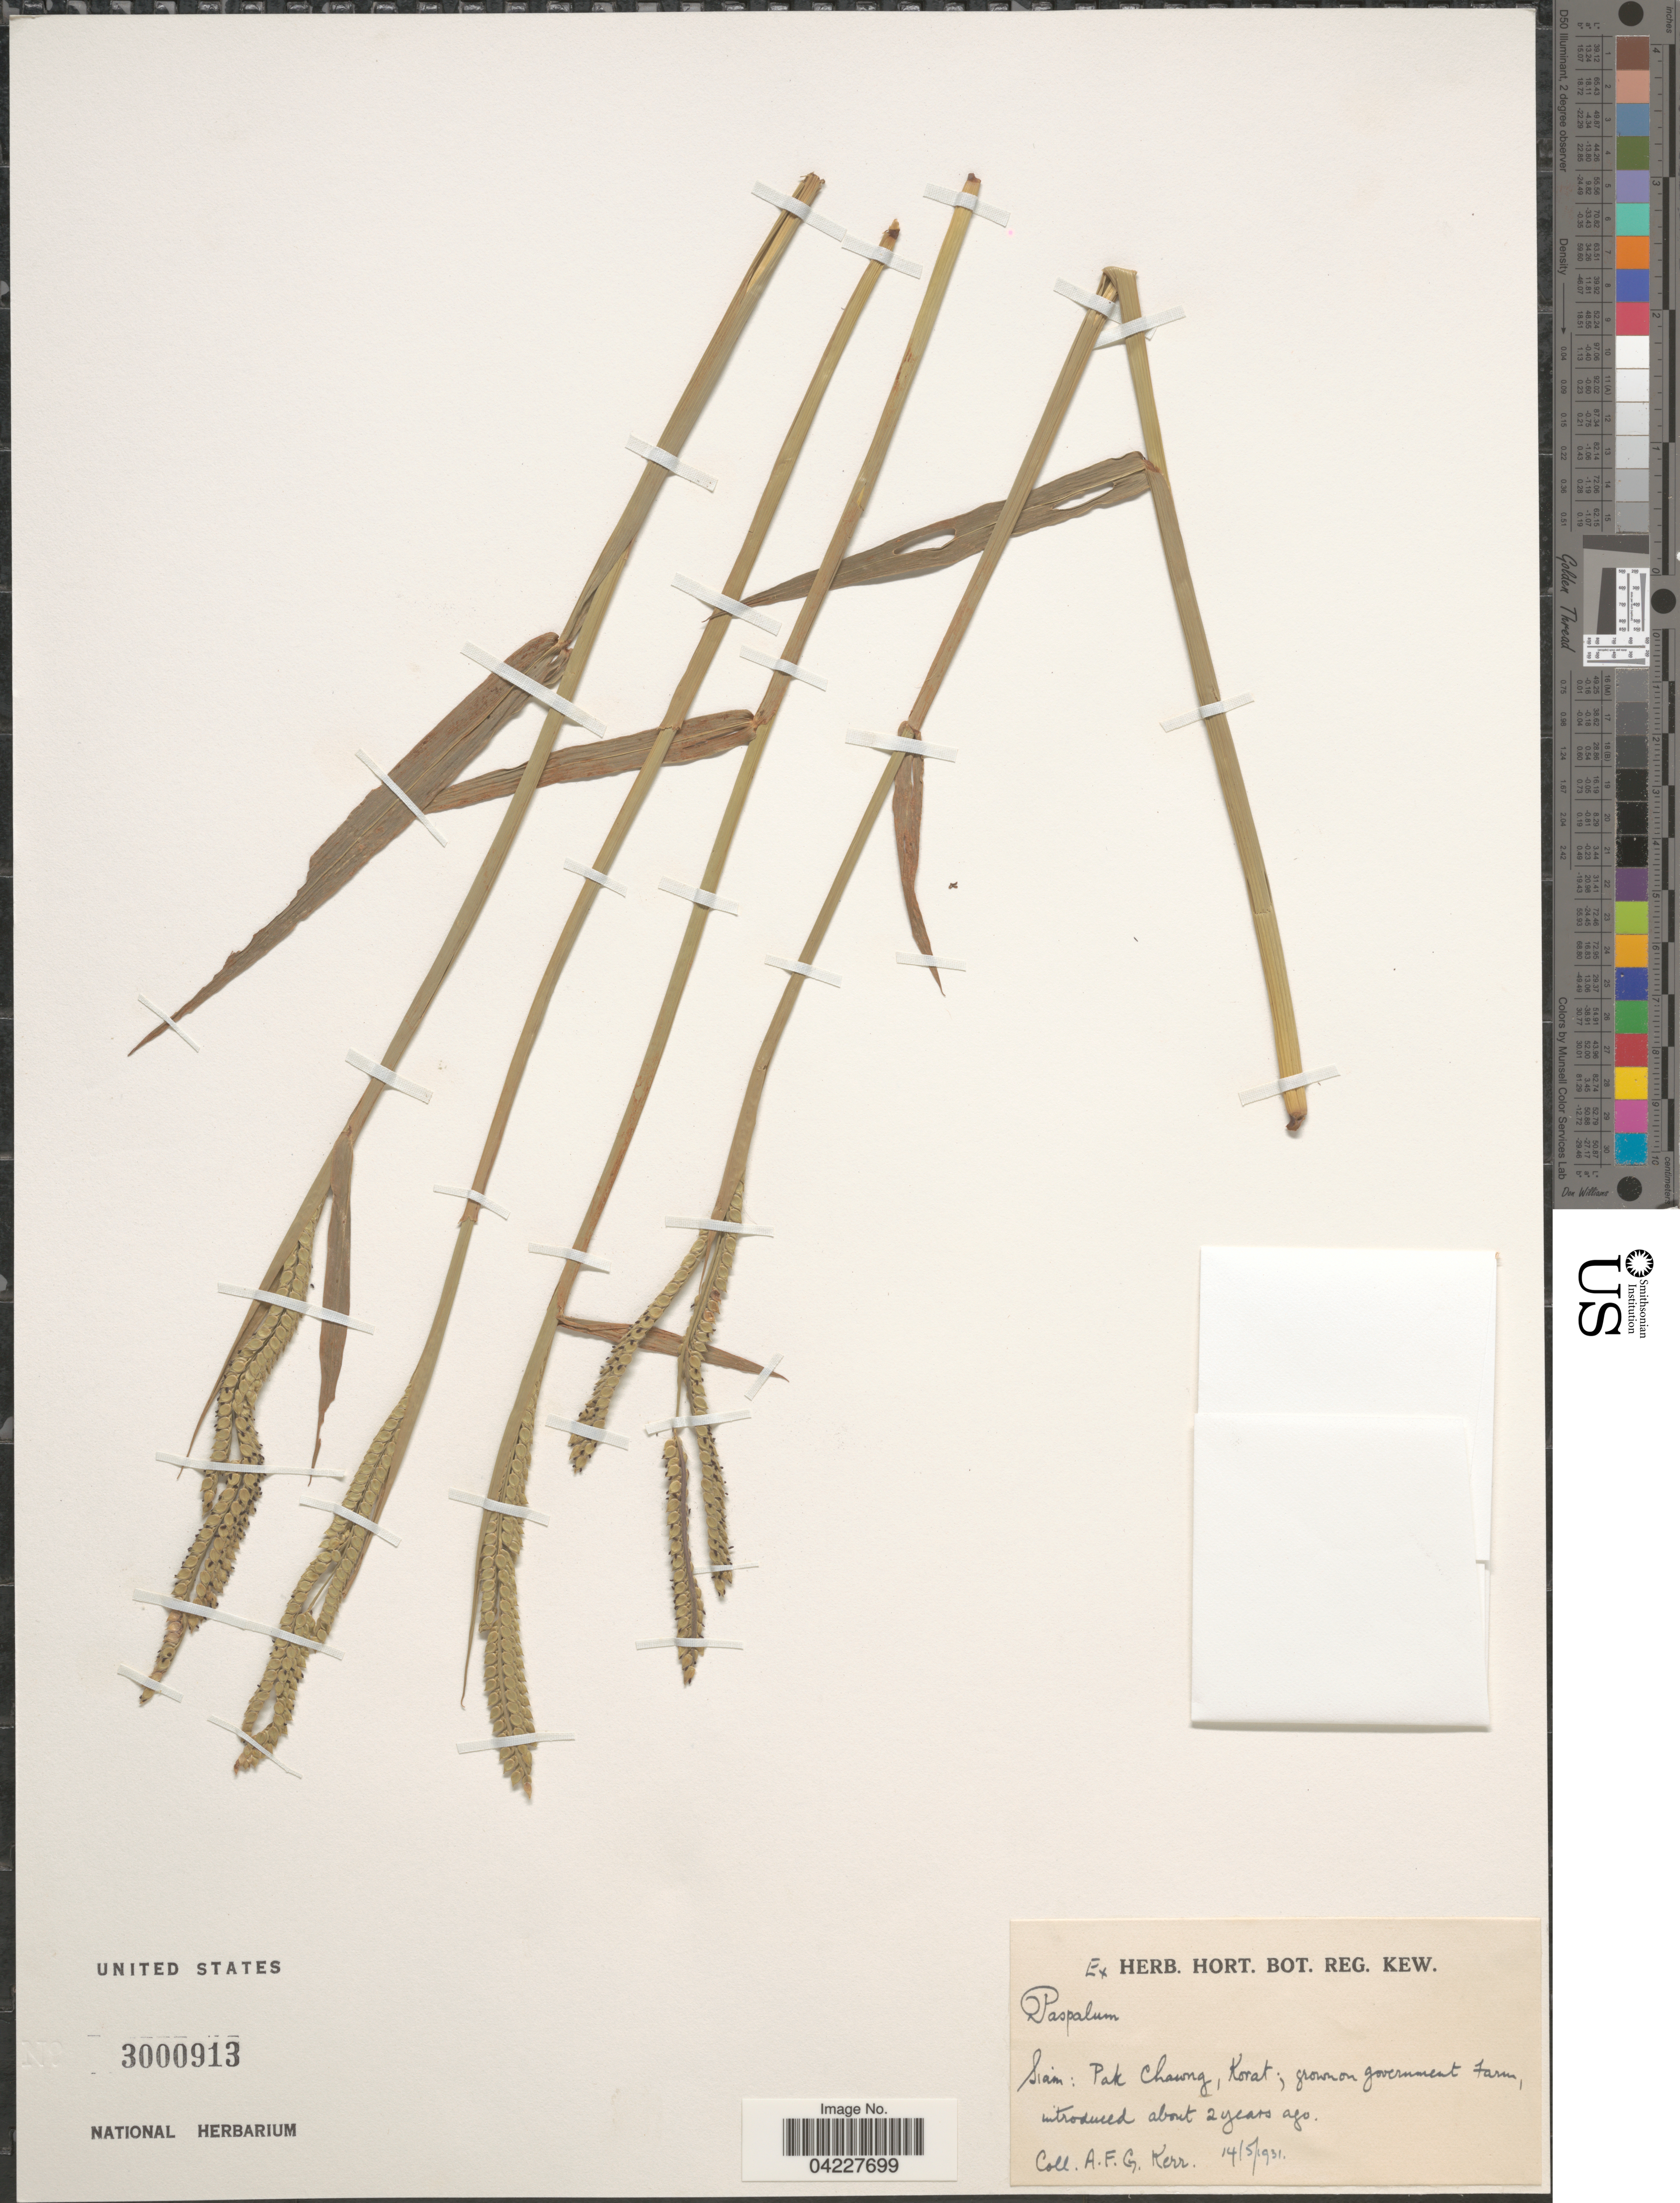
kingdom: Plantae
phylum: Tracheophyta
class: Liliopsida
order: Poales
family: Poaceae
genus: Paspalum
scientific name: Paspalum sp.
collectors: A. F. G. Kerr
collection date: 1931-04-15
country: Thailand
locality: Siam: Pak Chawng, Korat; grown on government Farm, introduced about 2 years ago.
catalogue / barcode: US 3000913